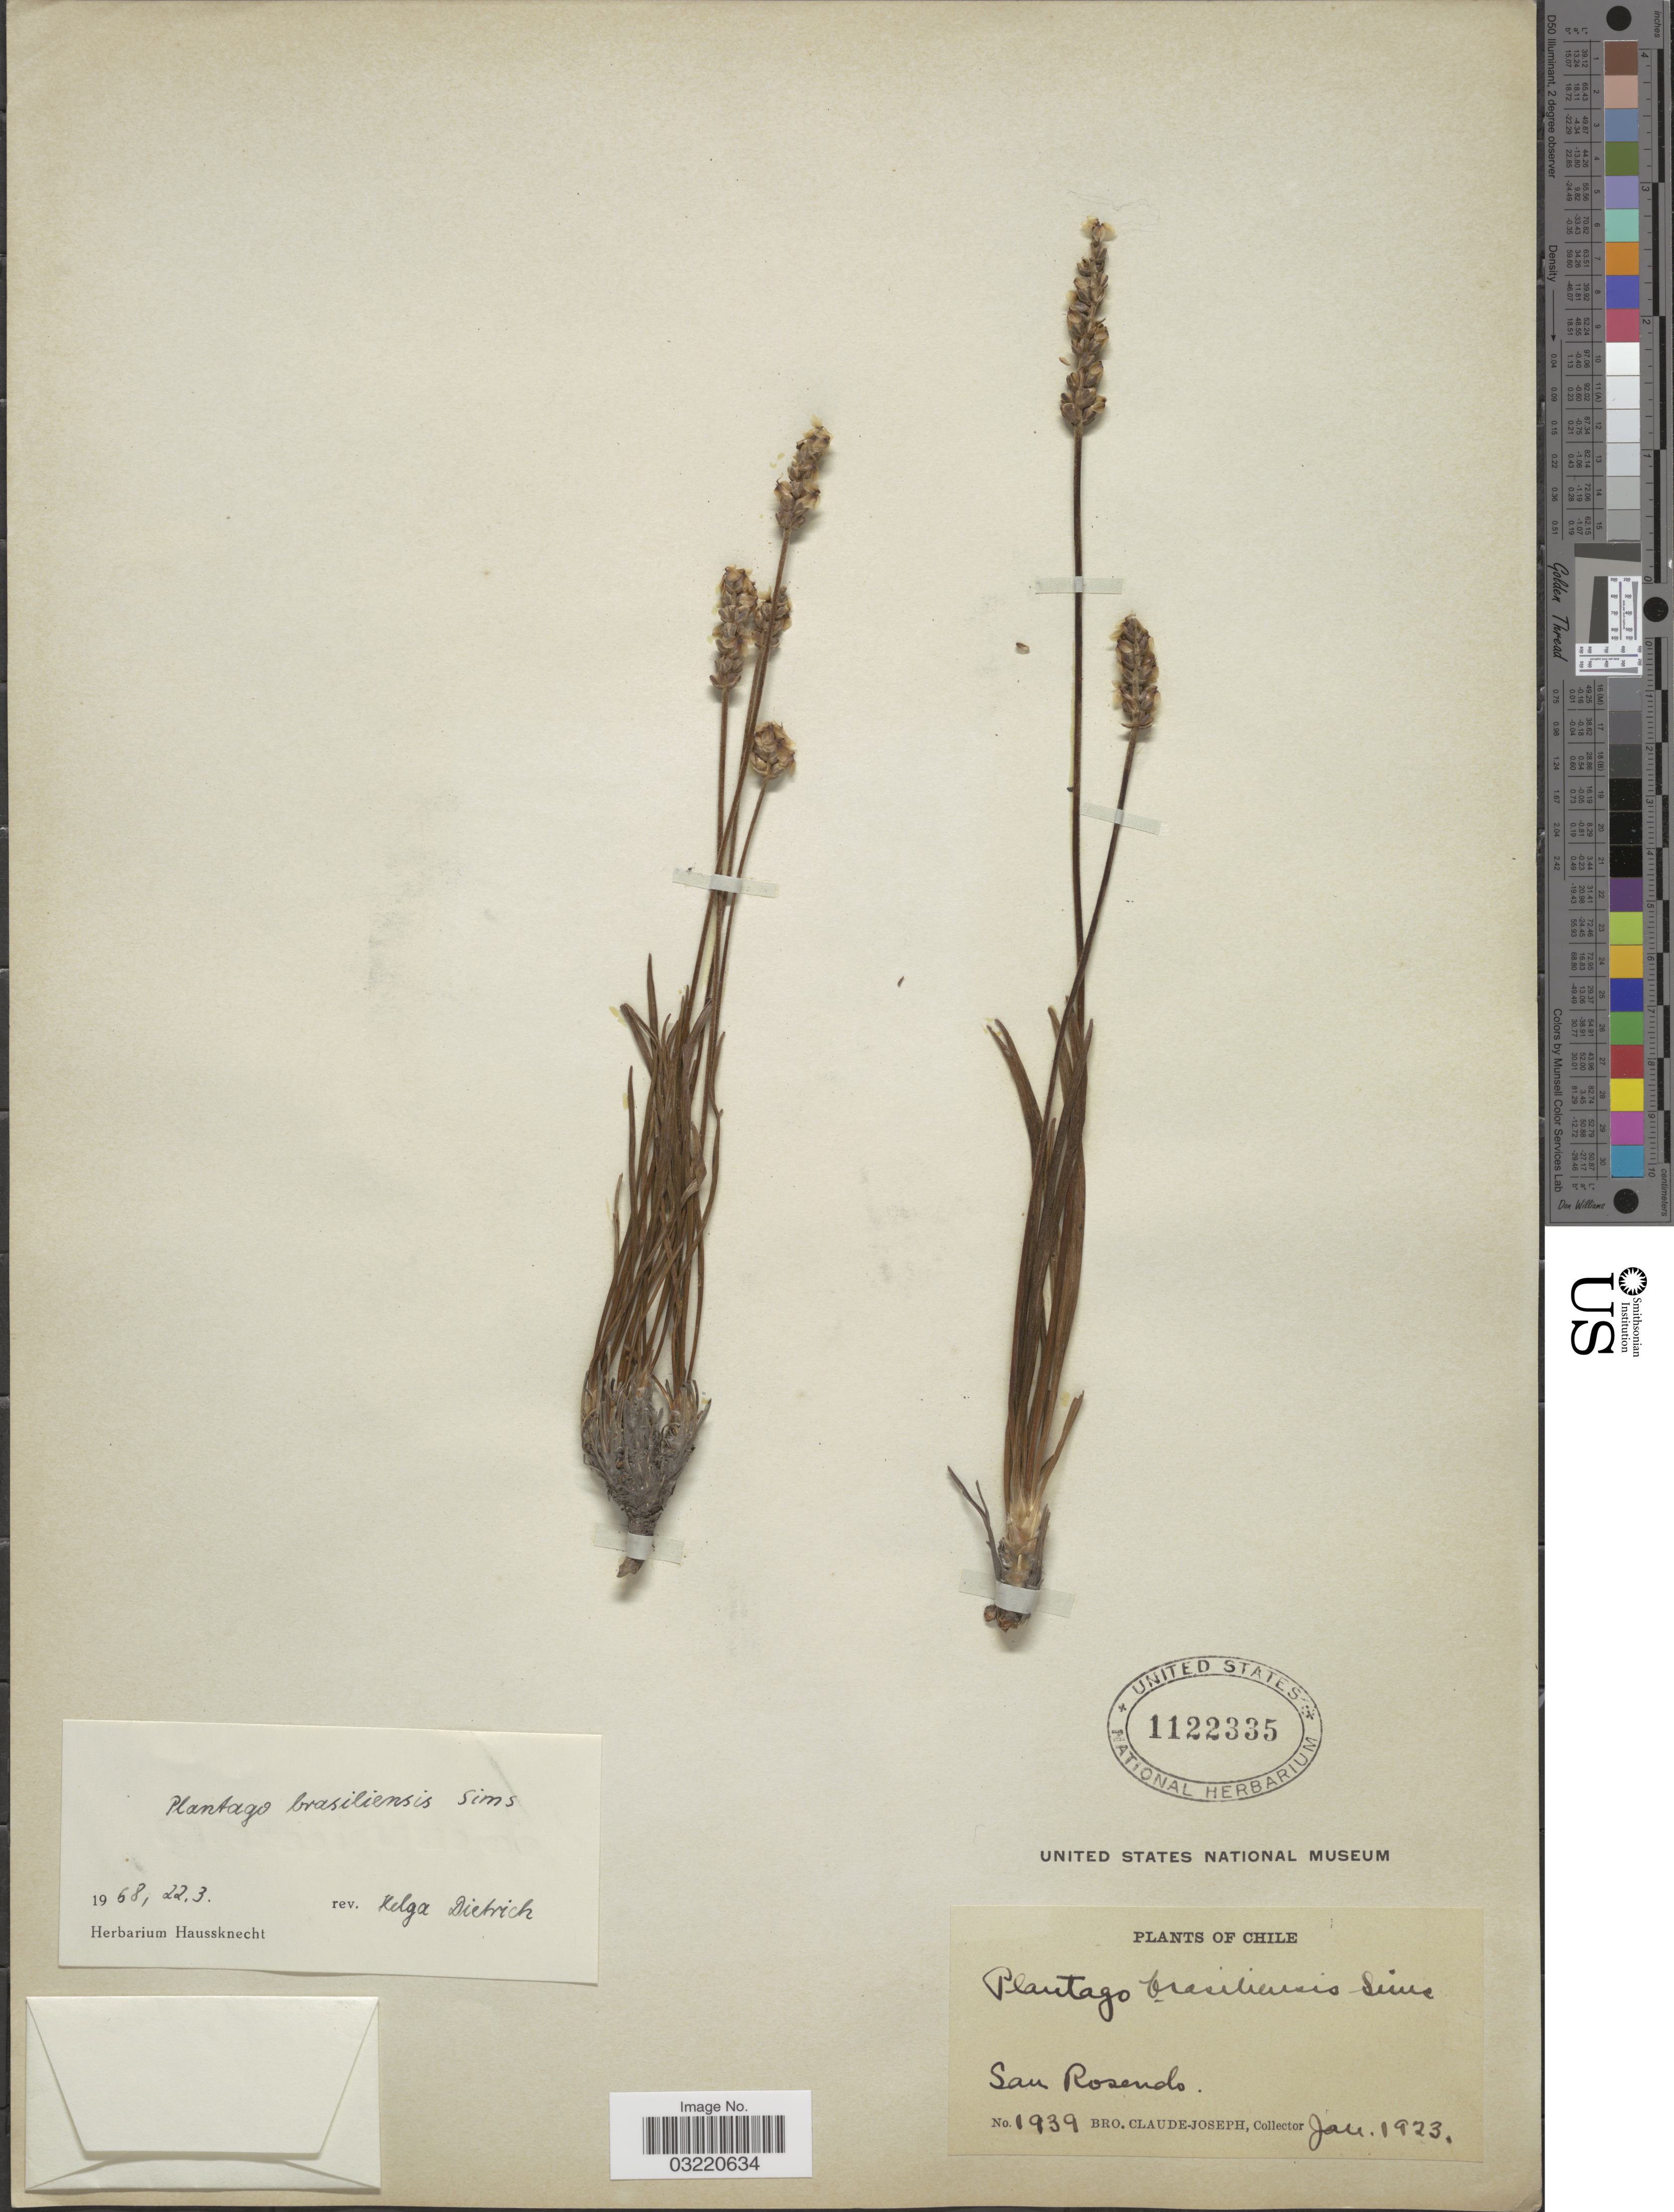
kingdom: Plantae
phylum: Tracheophyta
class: Magnoliopsida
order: Lamiales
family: Plantaginaceae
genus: Plantago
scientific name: Plantago brasiliensis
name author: Sims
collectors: Bro. Claude-Joseph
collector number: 1939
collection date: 1923-01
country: Chile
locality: San Rosendo.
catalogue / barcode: US 1122335